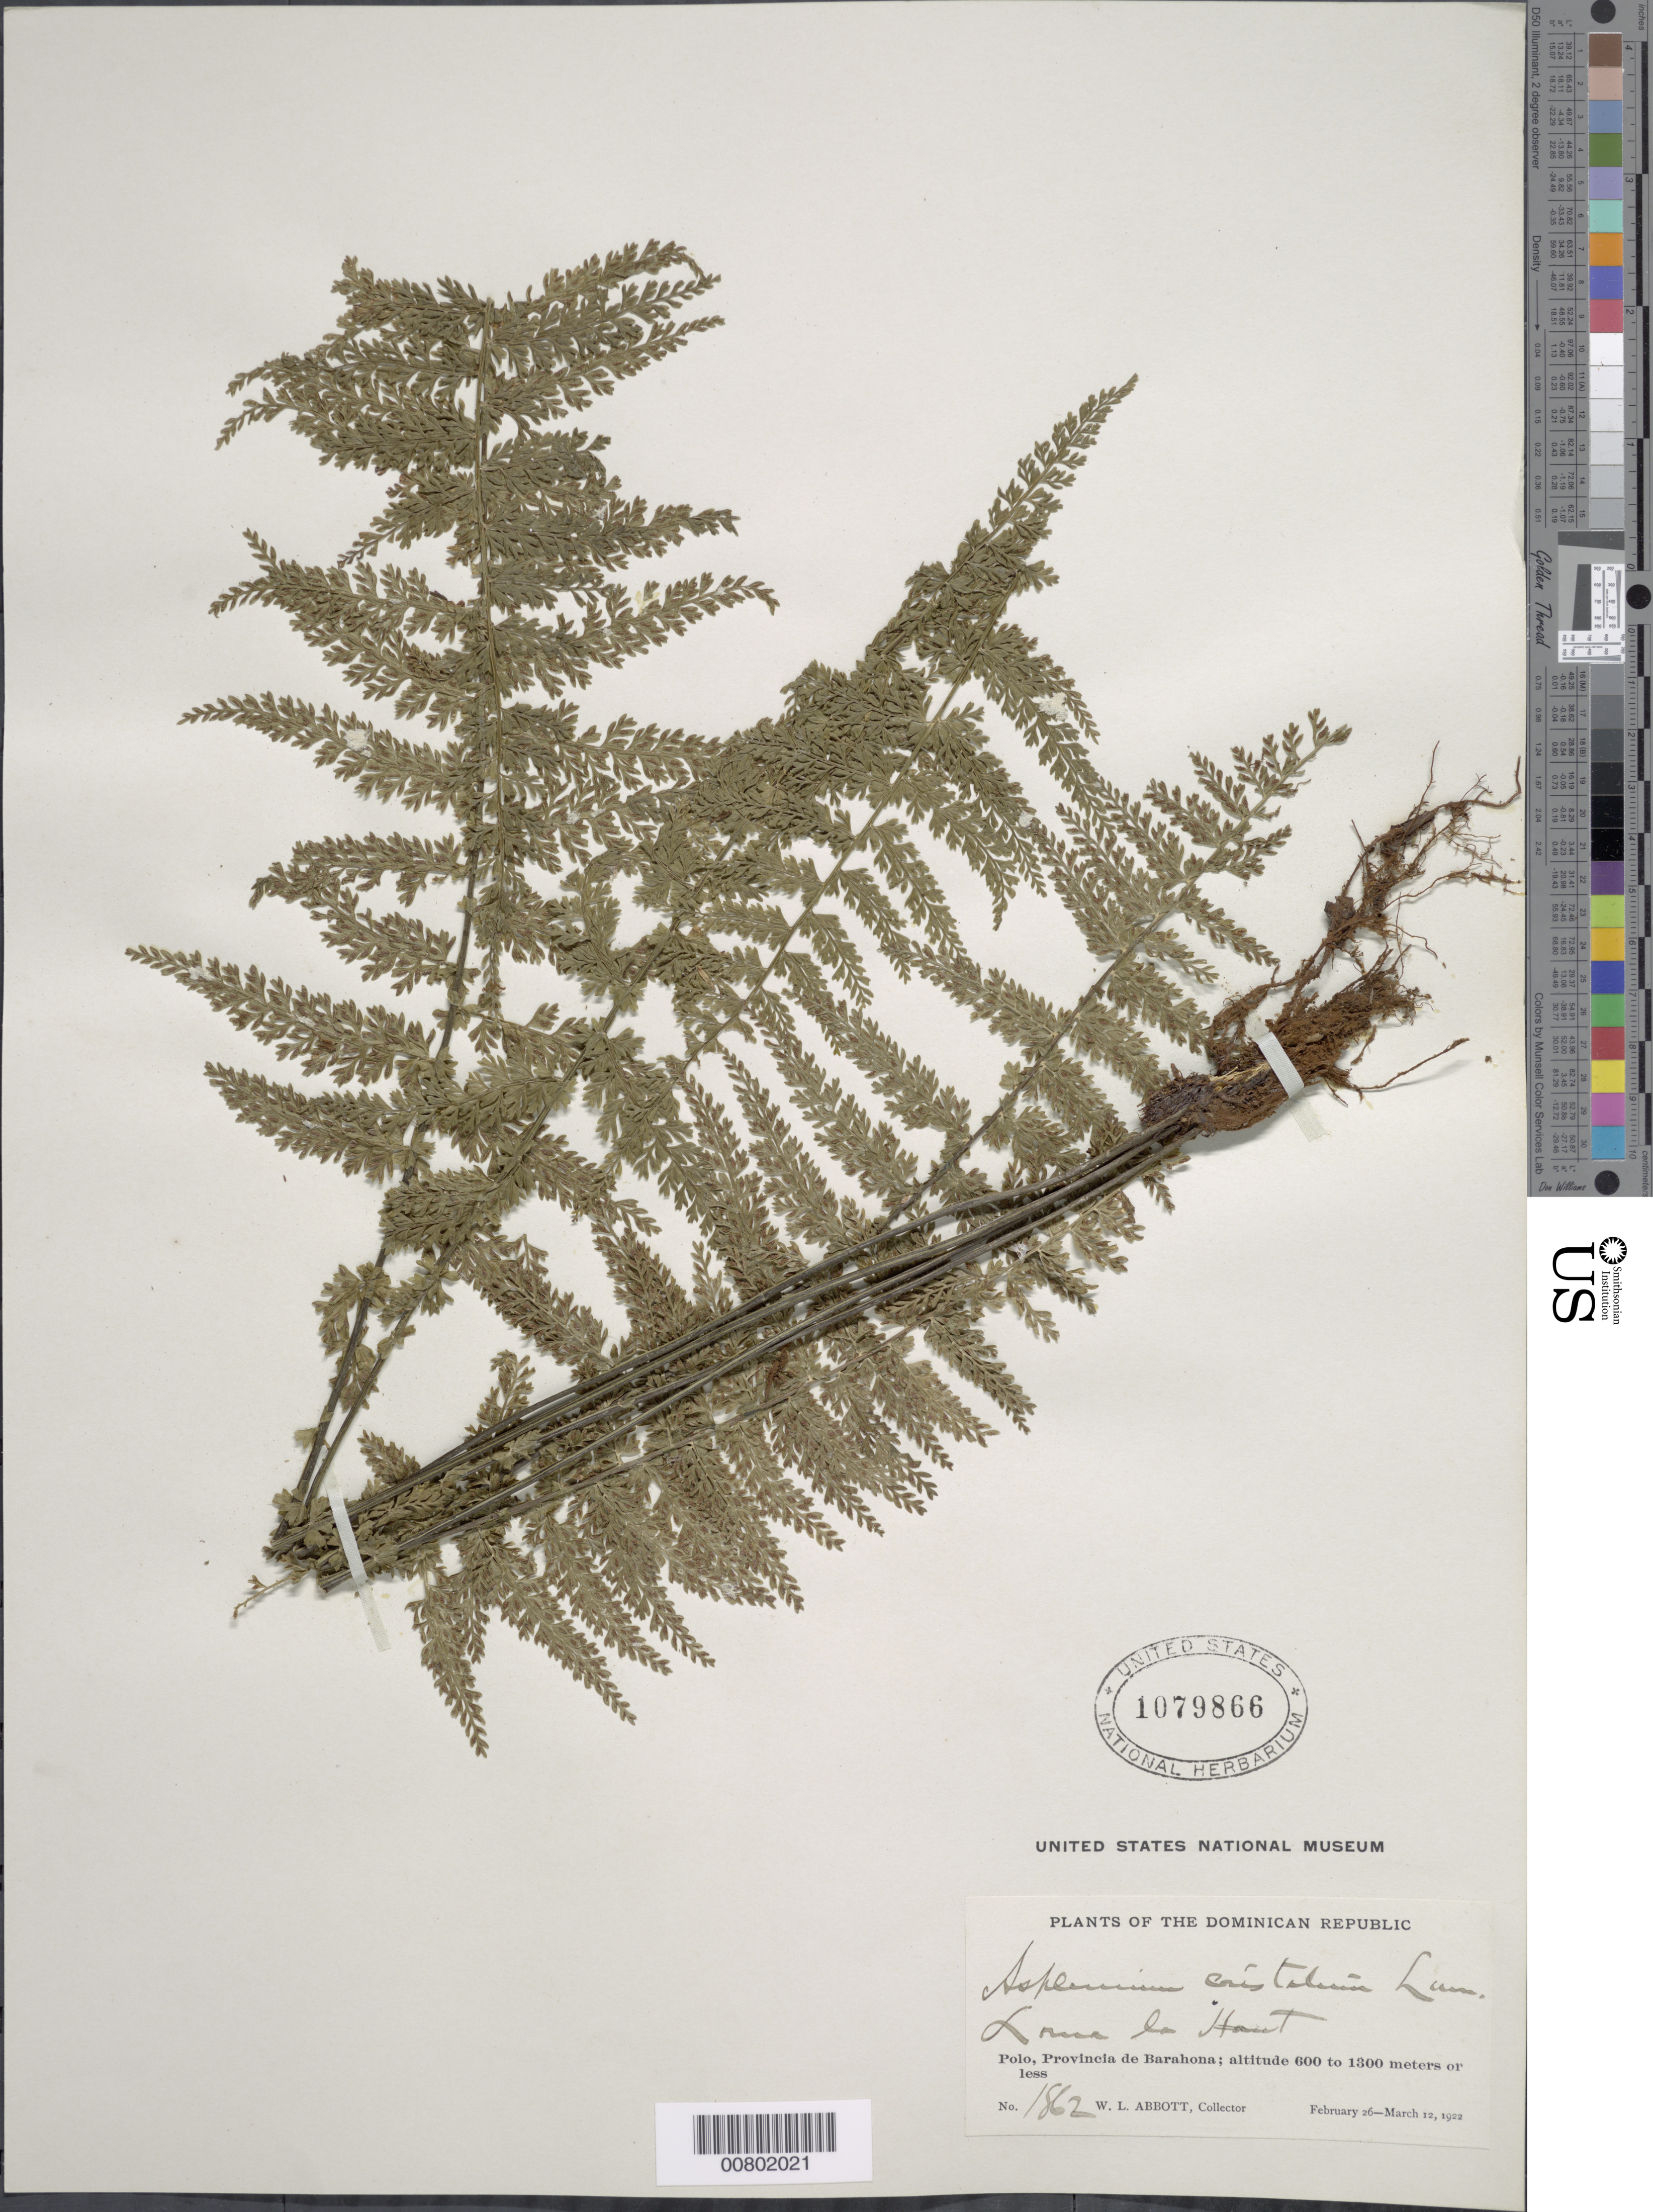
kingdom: Plantae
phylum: Tracheophyta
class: Polypodiopsida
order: Polypodiales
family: Aspleniaceae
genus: Asplenium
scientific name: Asplenium cristatum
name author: Lam.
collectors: W. L. Abbott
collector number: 1862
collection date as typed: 26 Feb 1922 to 12 Mar 1922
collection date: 1922-02-26/1922-03-12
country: Dominican Republic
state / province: Barahona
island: Hispaniola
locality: Polo, Loma de Haut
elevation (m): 600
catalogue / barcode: US 1079866